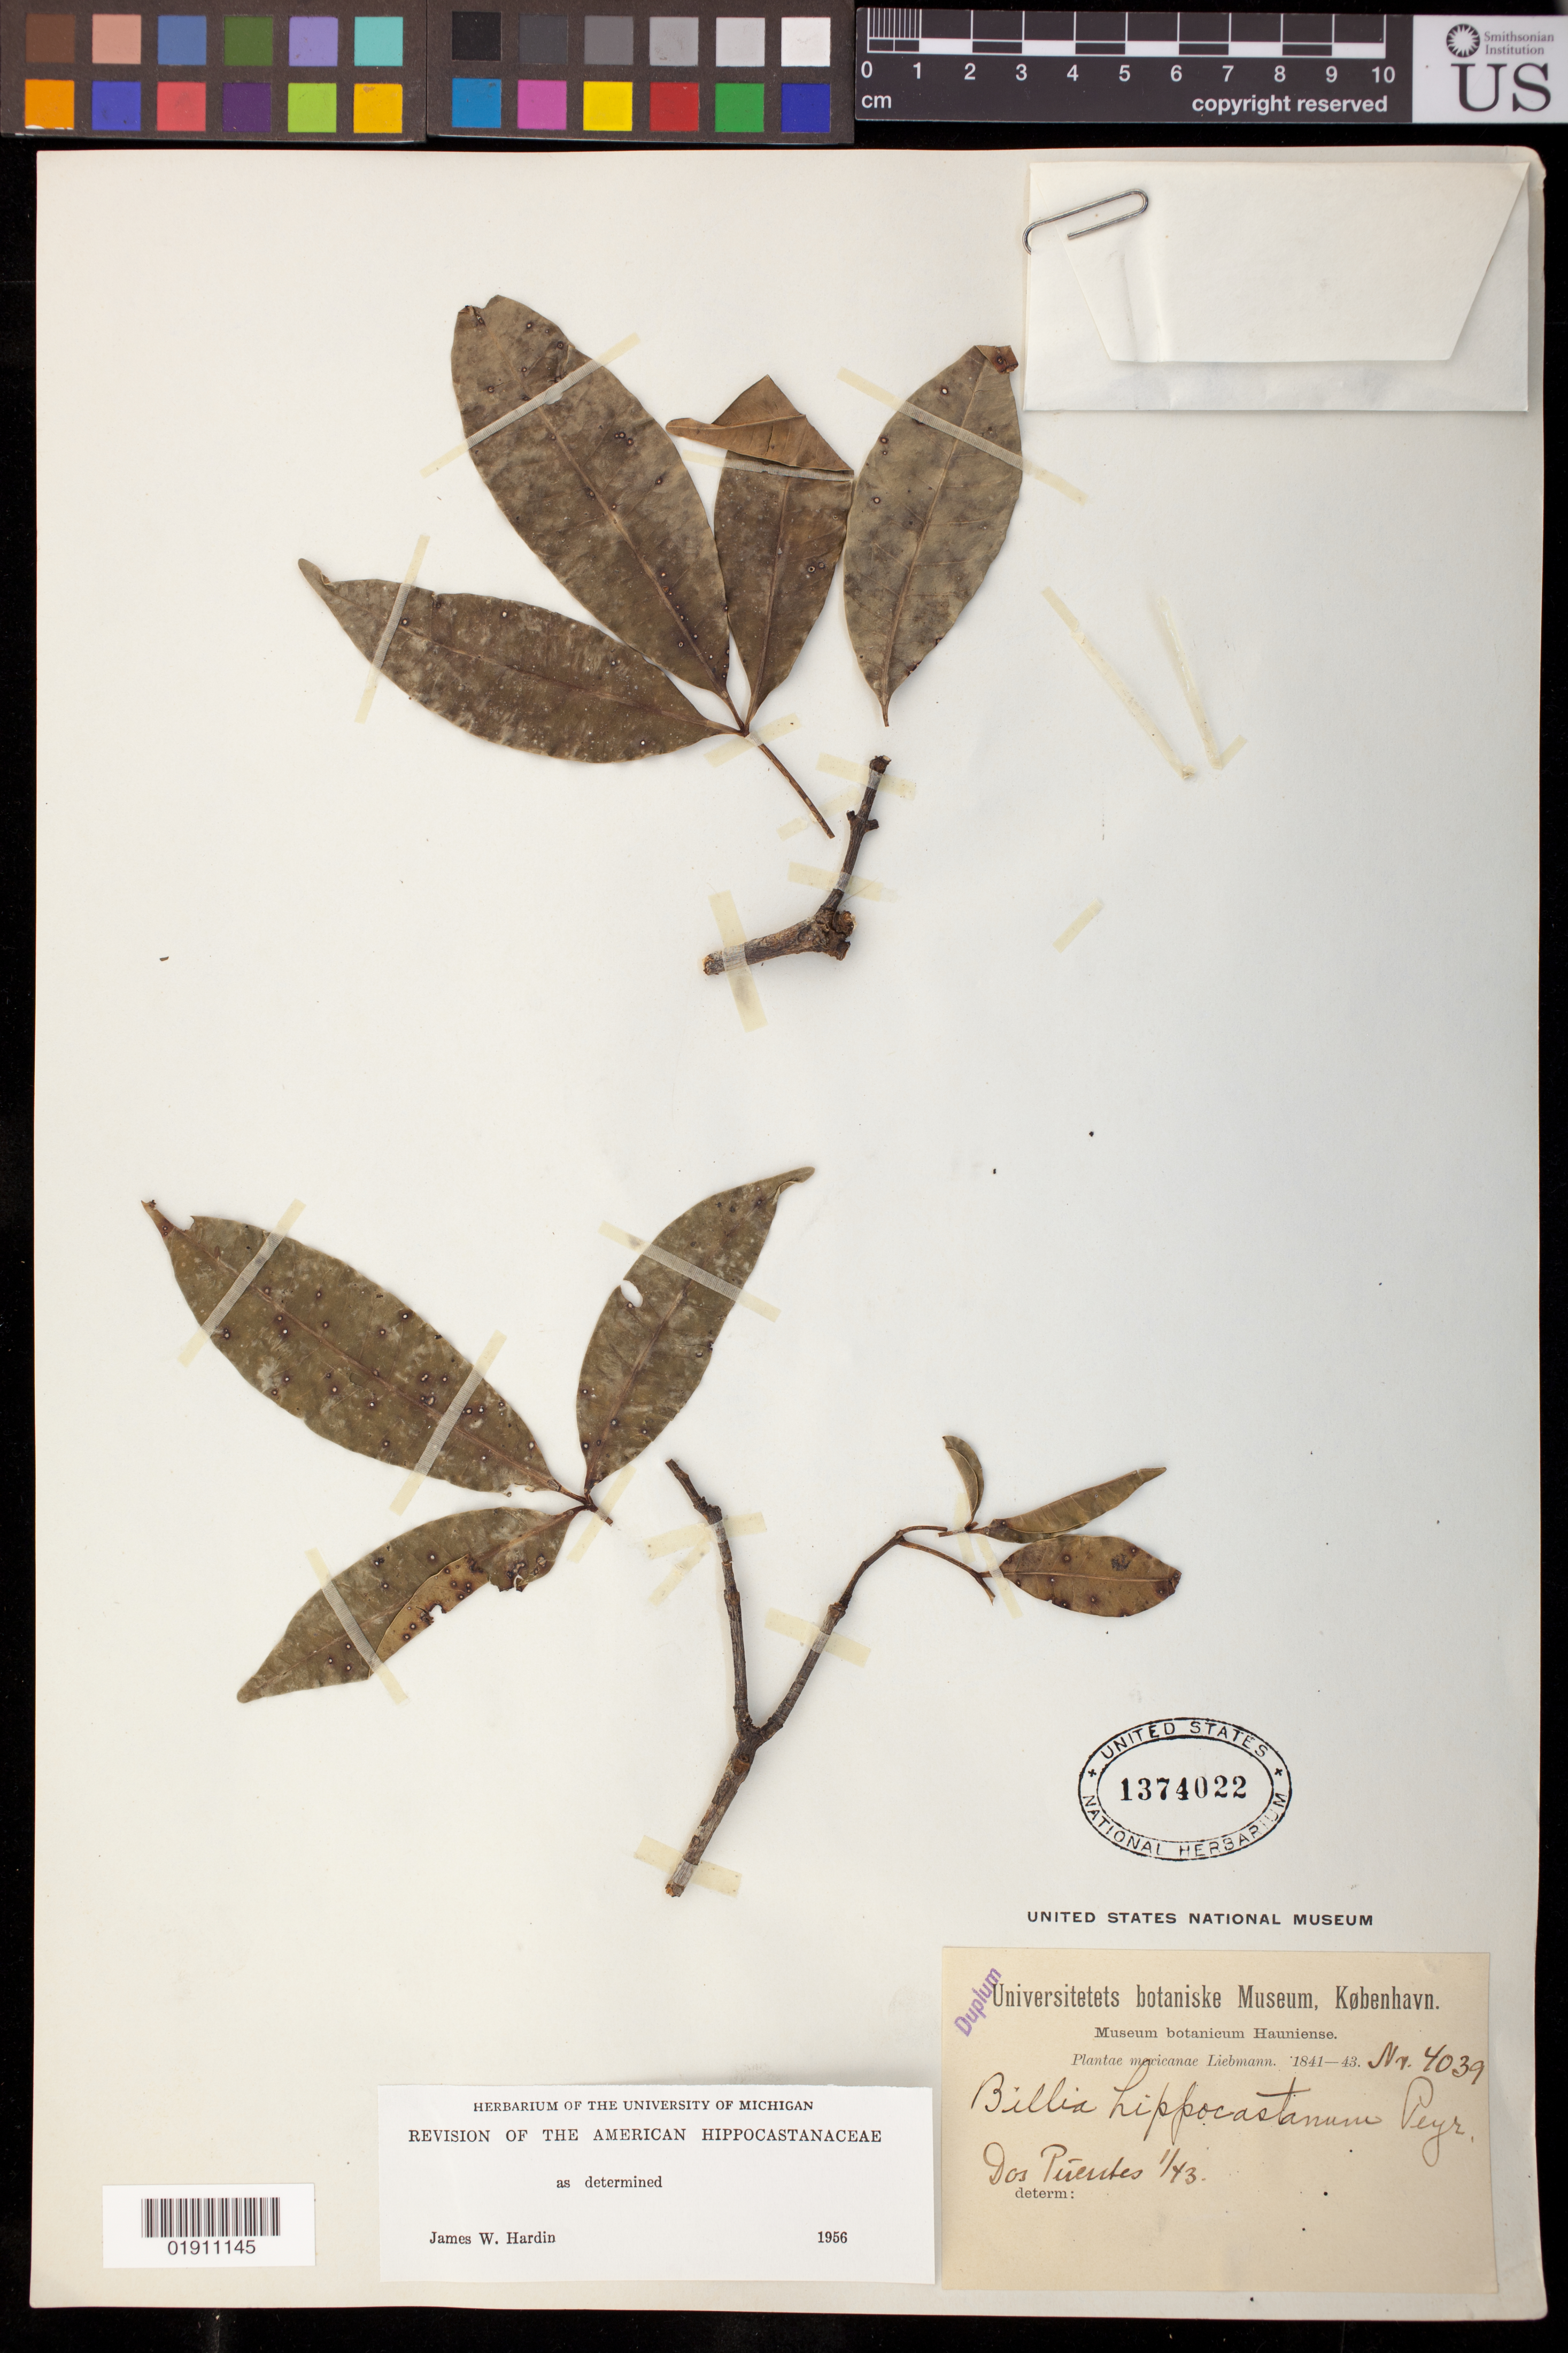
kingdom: Plantae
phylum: Tracheophyta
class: Magnoliopsida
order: Sapindales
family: Sapindaceae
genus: Billia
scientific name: Billia hippocastanum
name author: Peyr.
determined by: Hardin, J. W.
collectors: F. M. Liebmann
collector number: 4039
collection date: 1843-01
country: Mexico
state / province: Veracruz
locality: Dos Puentes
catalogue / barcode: US 1374022